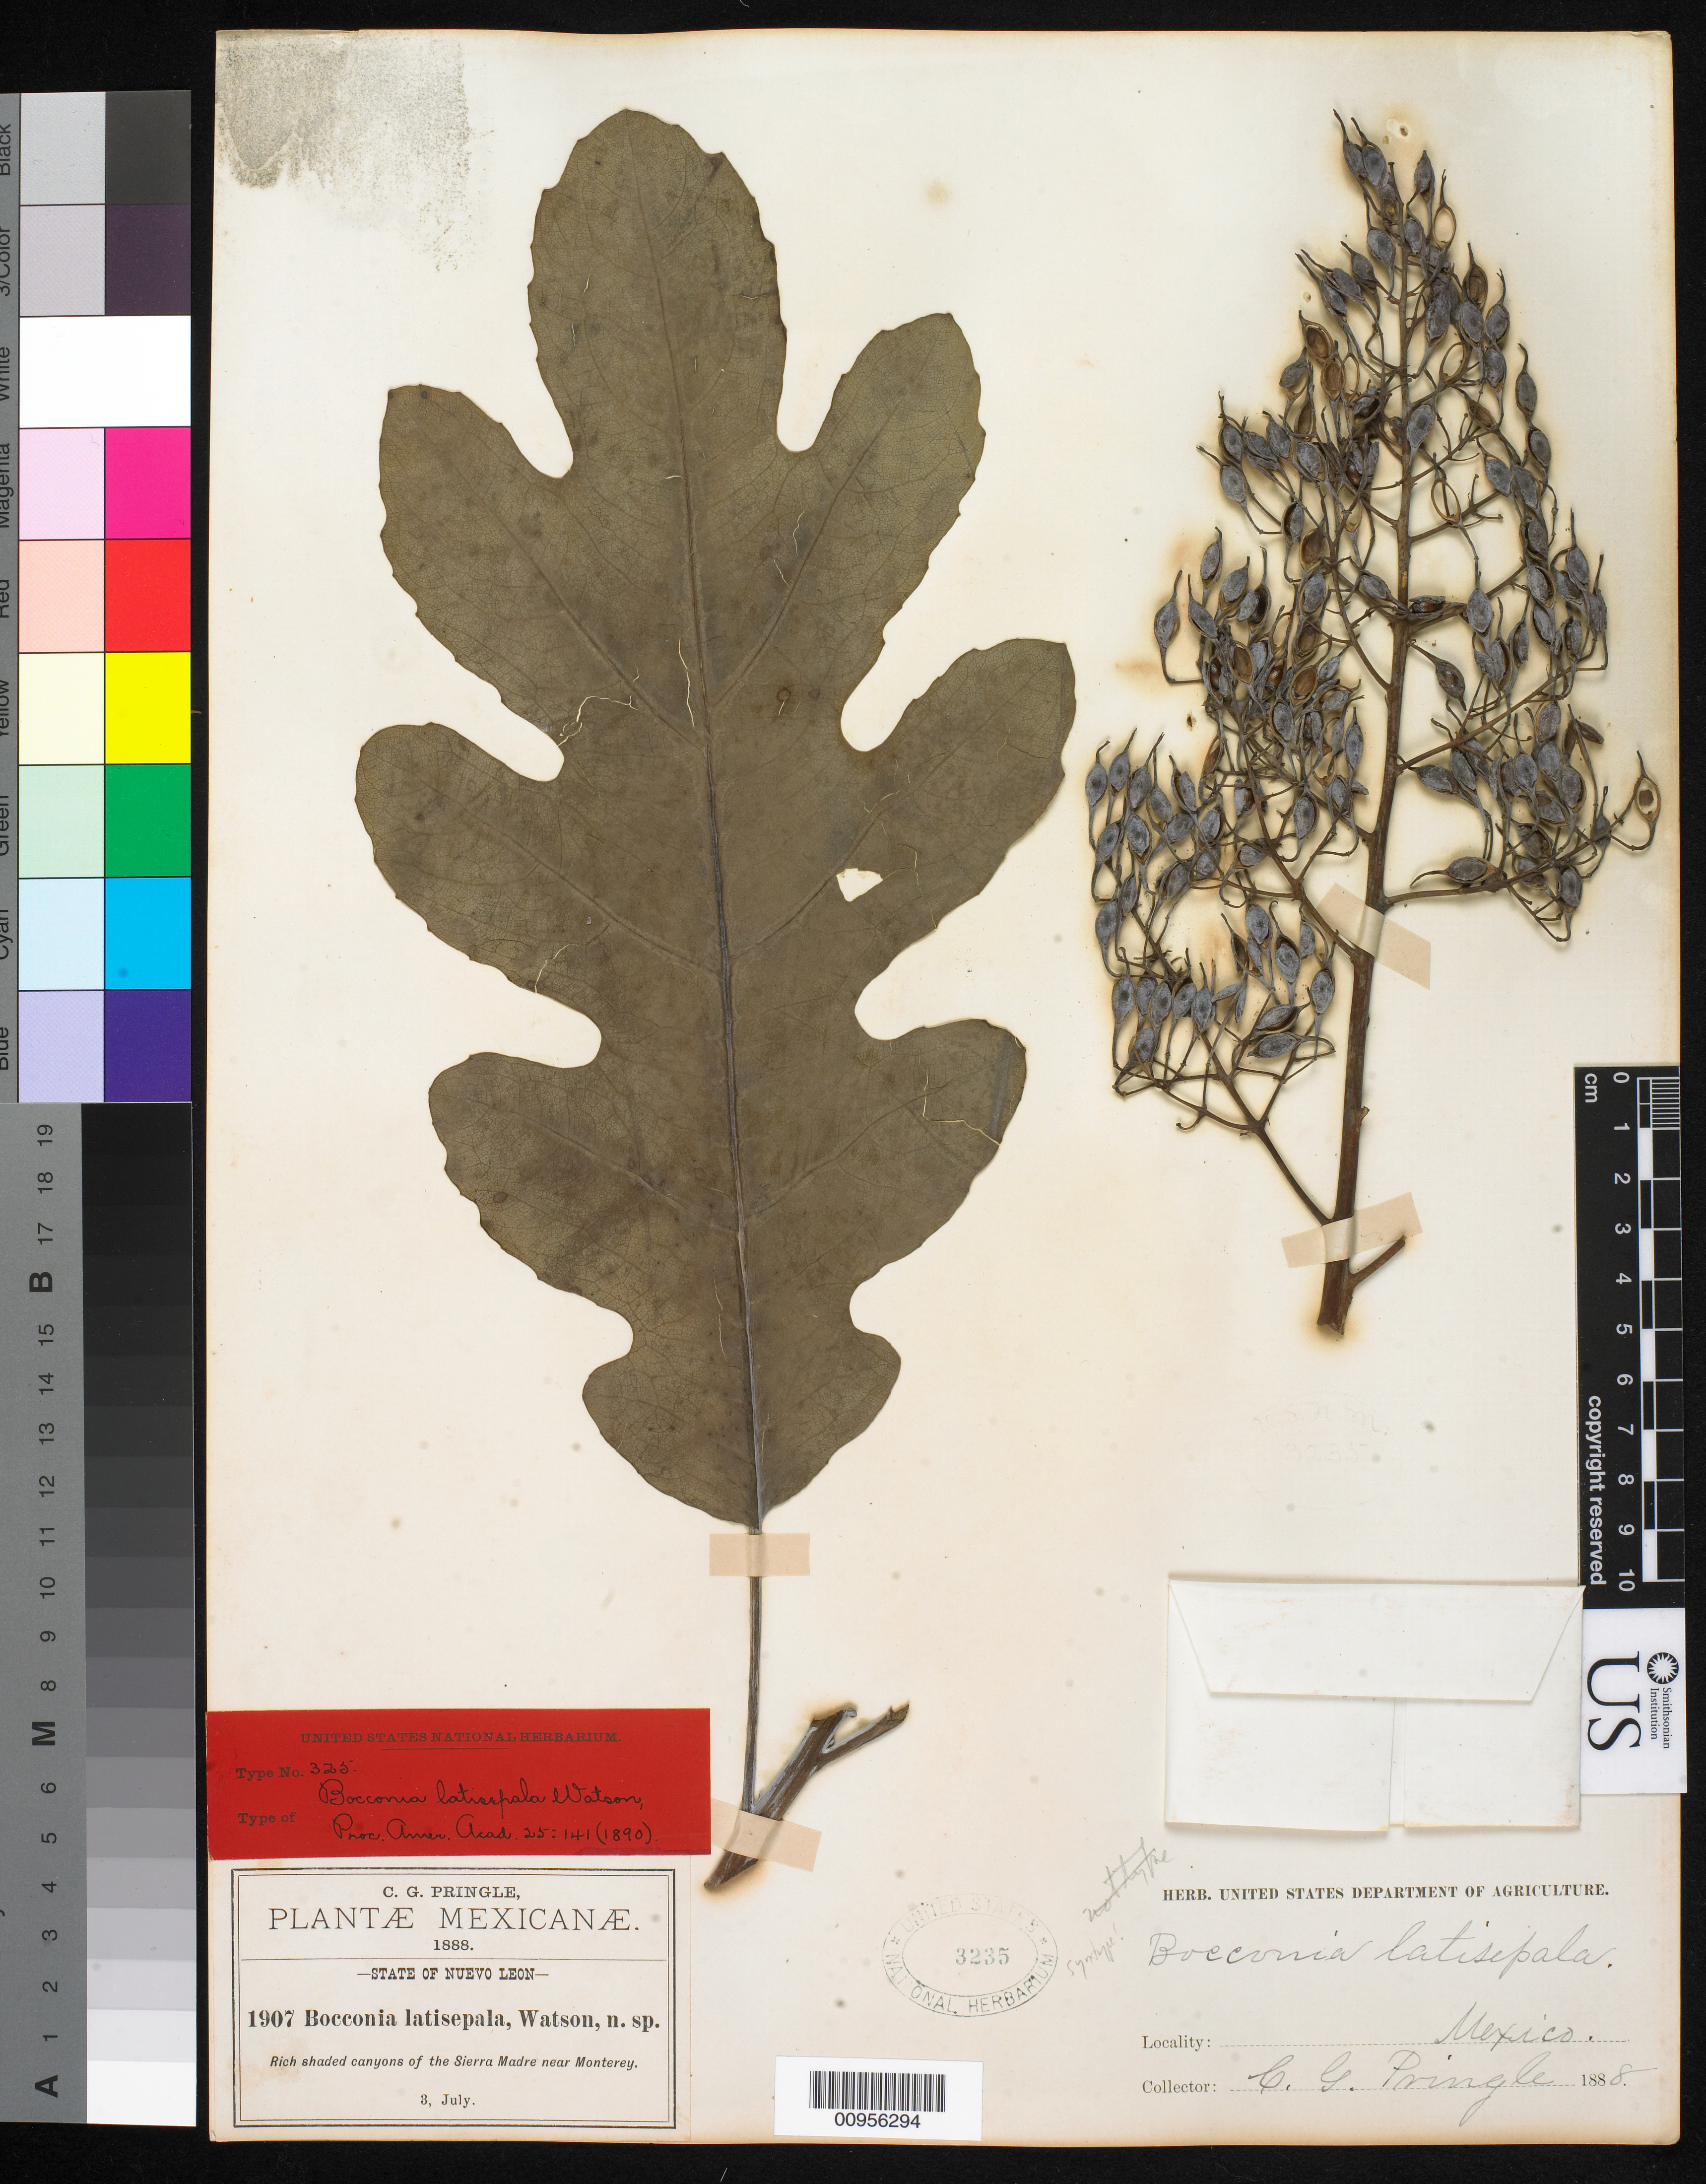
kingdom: Plantae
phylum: Tracheophyta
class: Magnoliopsida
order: Ranunculales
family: Papaveraceae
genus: Bocconia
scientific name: Bocconia latisepala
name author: S. Watson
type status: Syntype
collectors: C. G. Pringle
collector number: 1907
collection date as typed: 03 Jul 1888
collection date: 1888-07-03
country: Mexico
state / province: Nuevo León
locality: Rich shaded canyons of the Sierra Madre near Monterey.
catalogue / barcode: US 3235